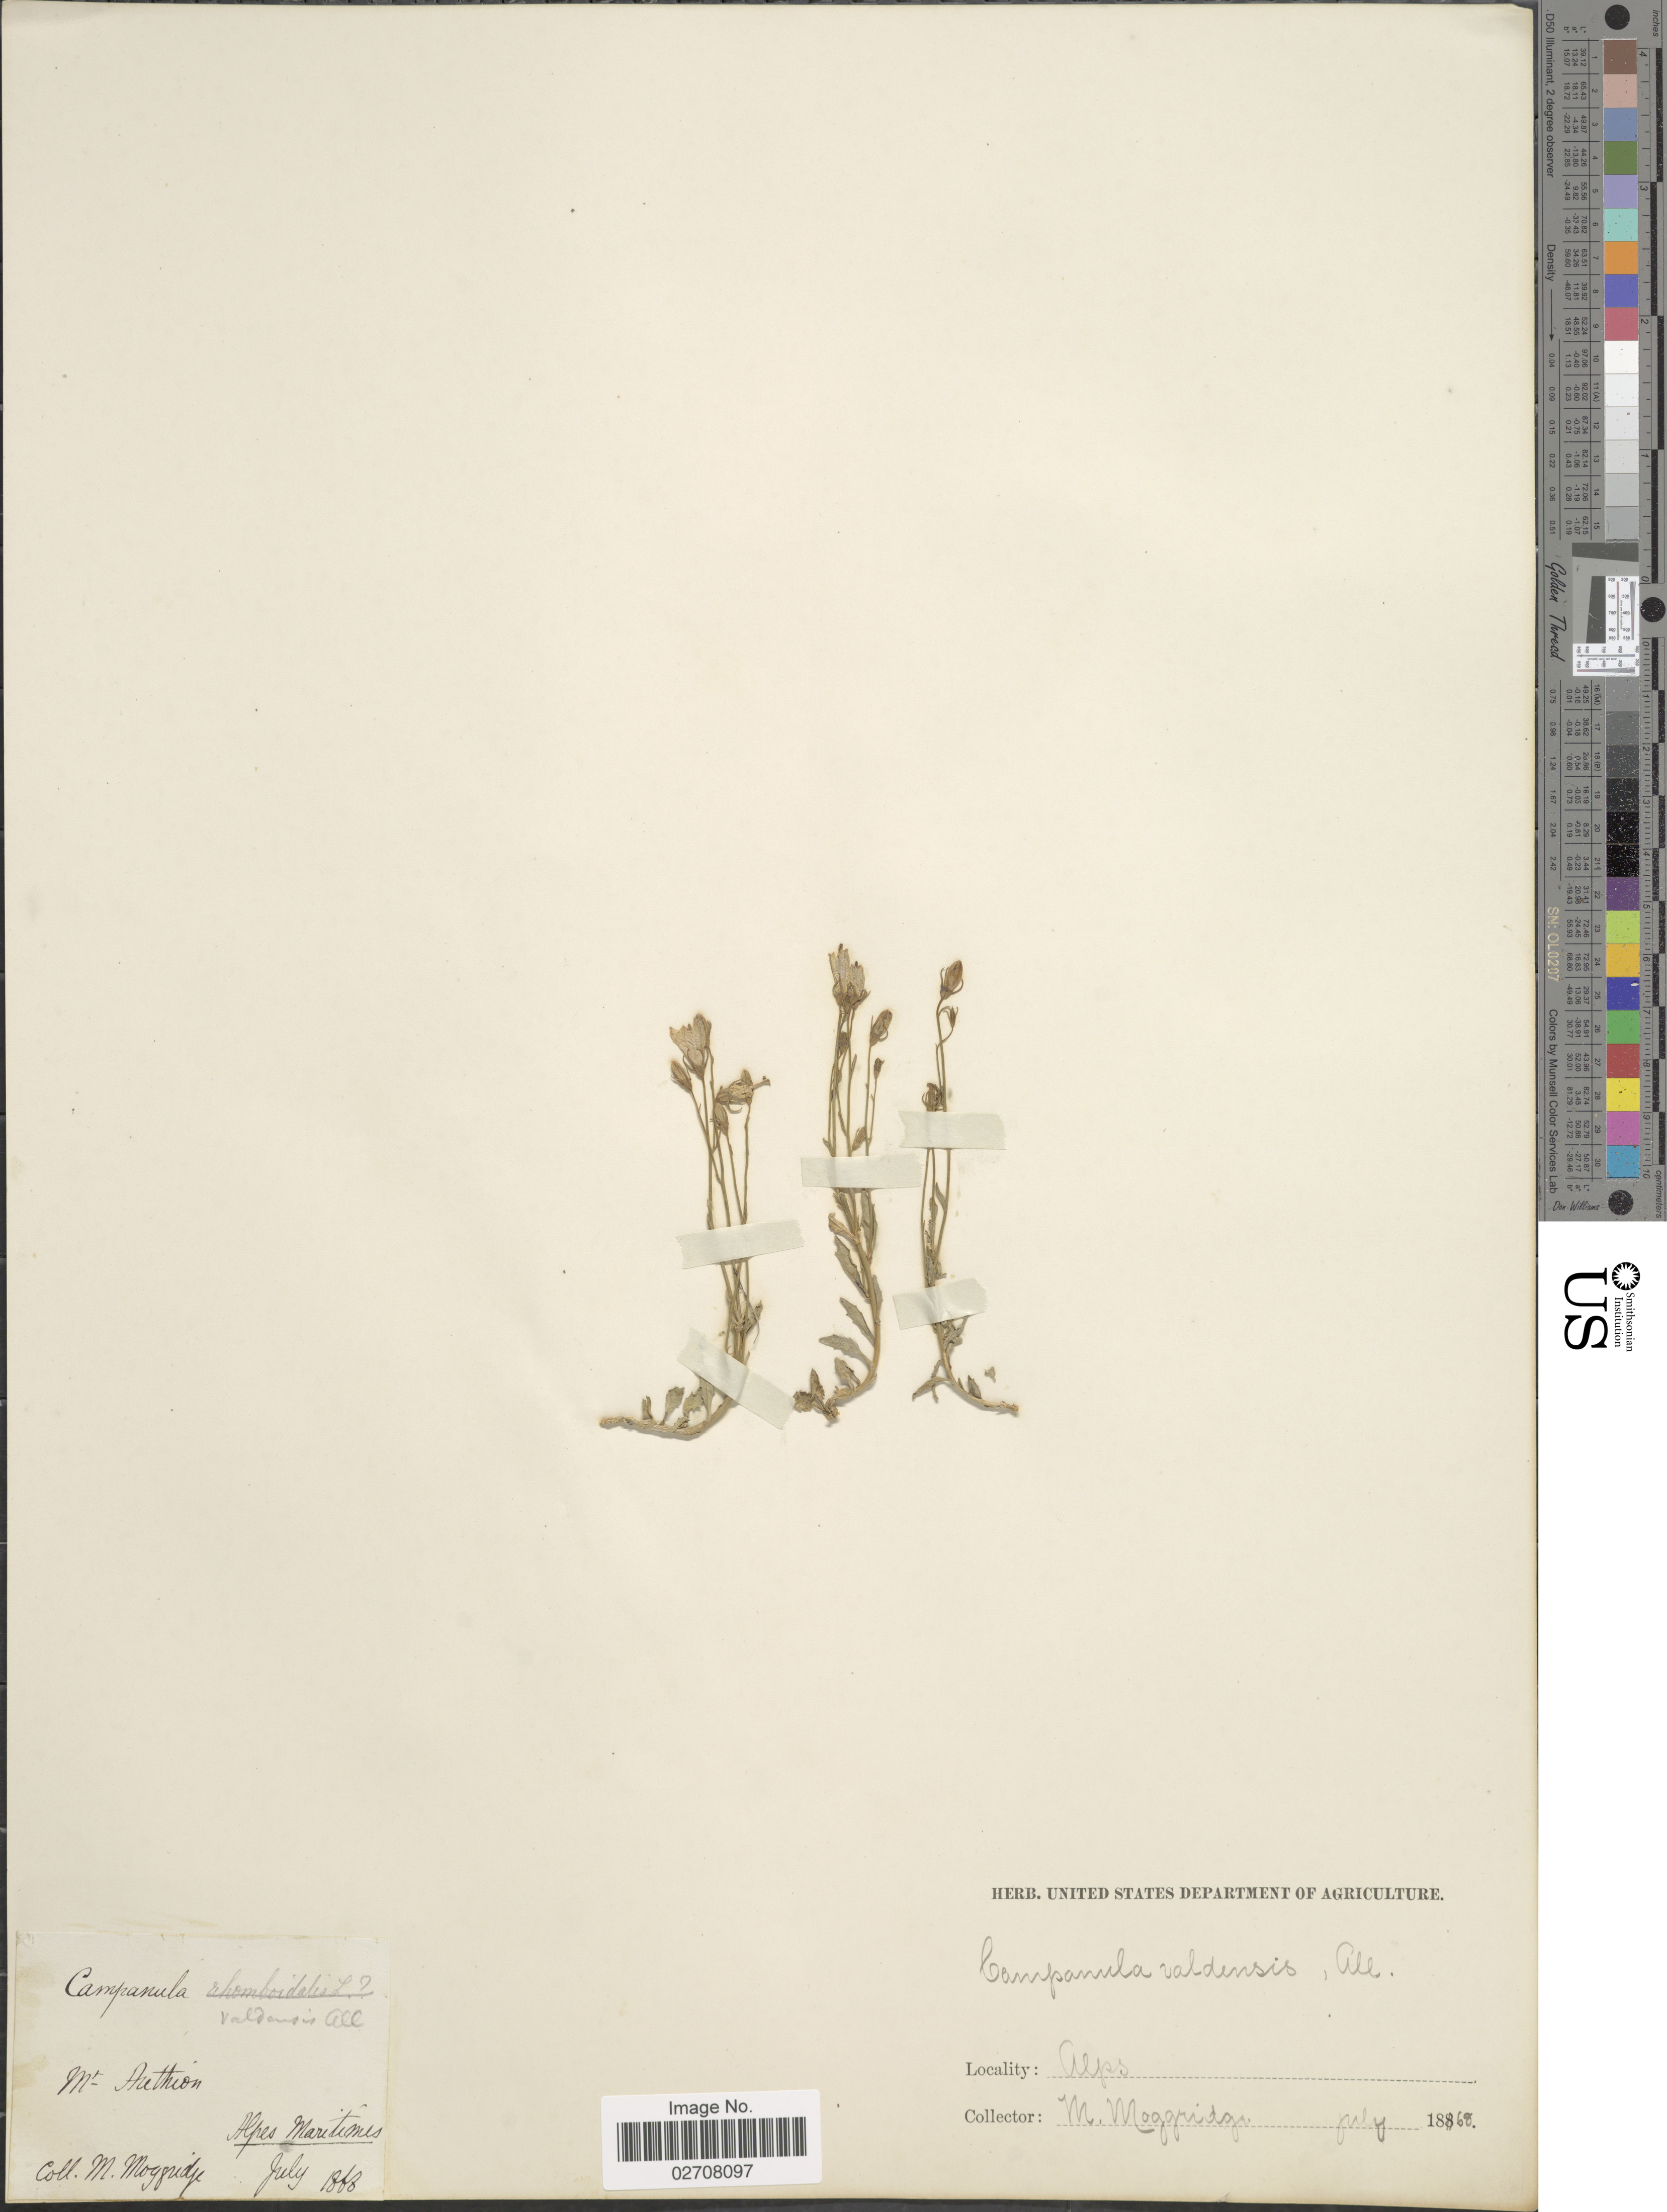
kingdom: Plantae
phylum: Tracheophyta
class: Magnoliopsida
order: Asterales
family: Campanulaceae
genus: Campanula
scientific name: Campanula valdensis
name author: All.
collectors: M. Moggridge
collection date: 1868-07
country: France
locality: Mt. Aathion . Alpes MAritiones.